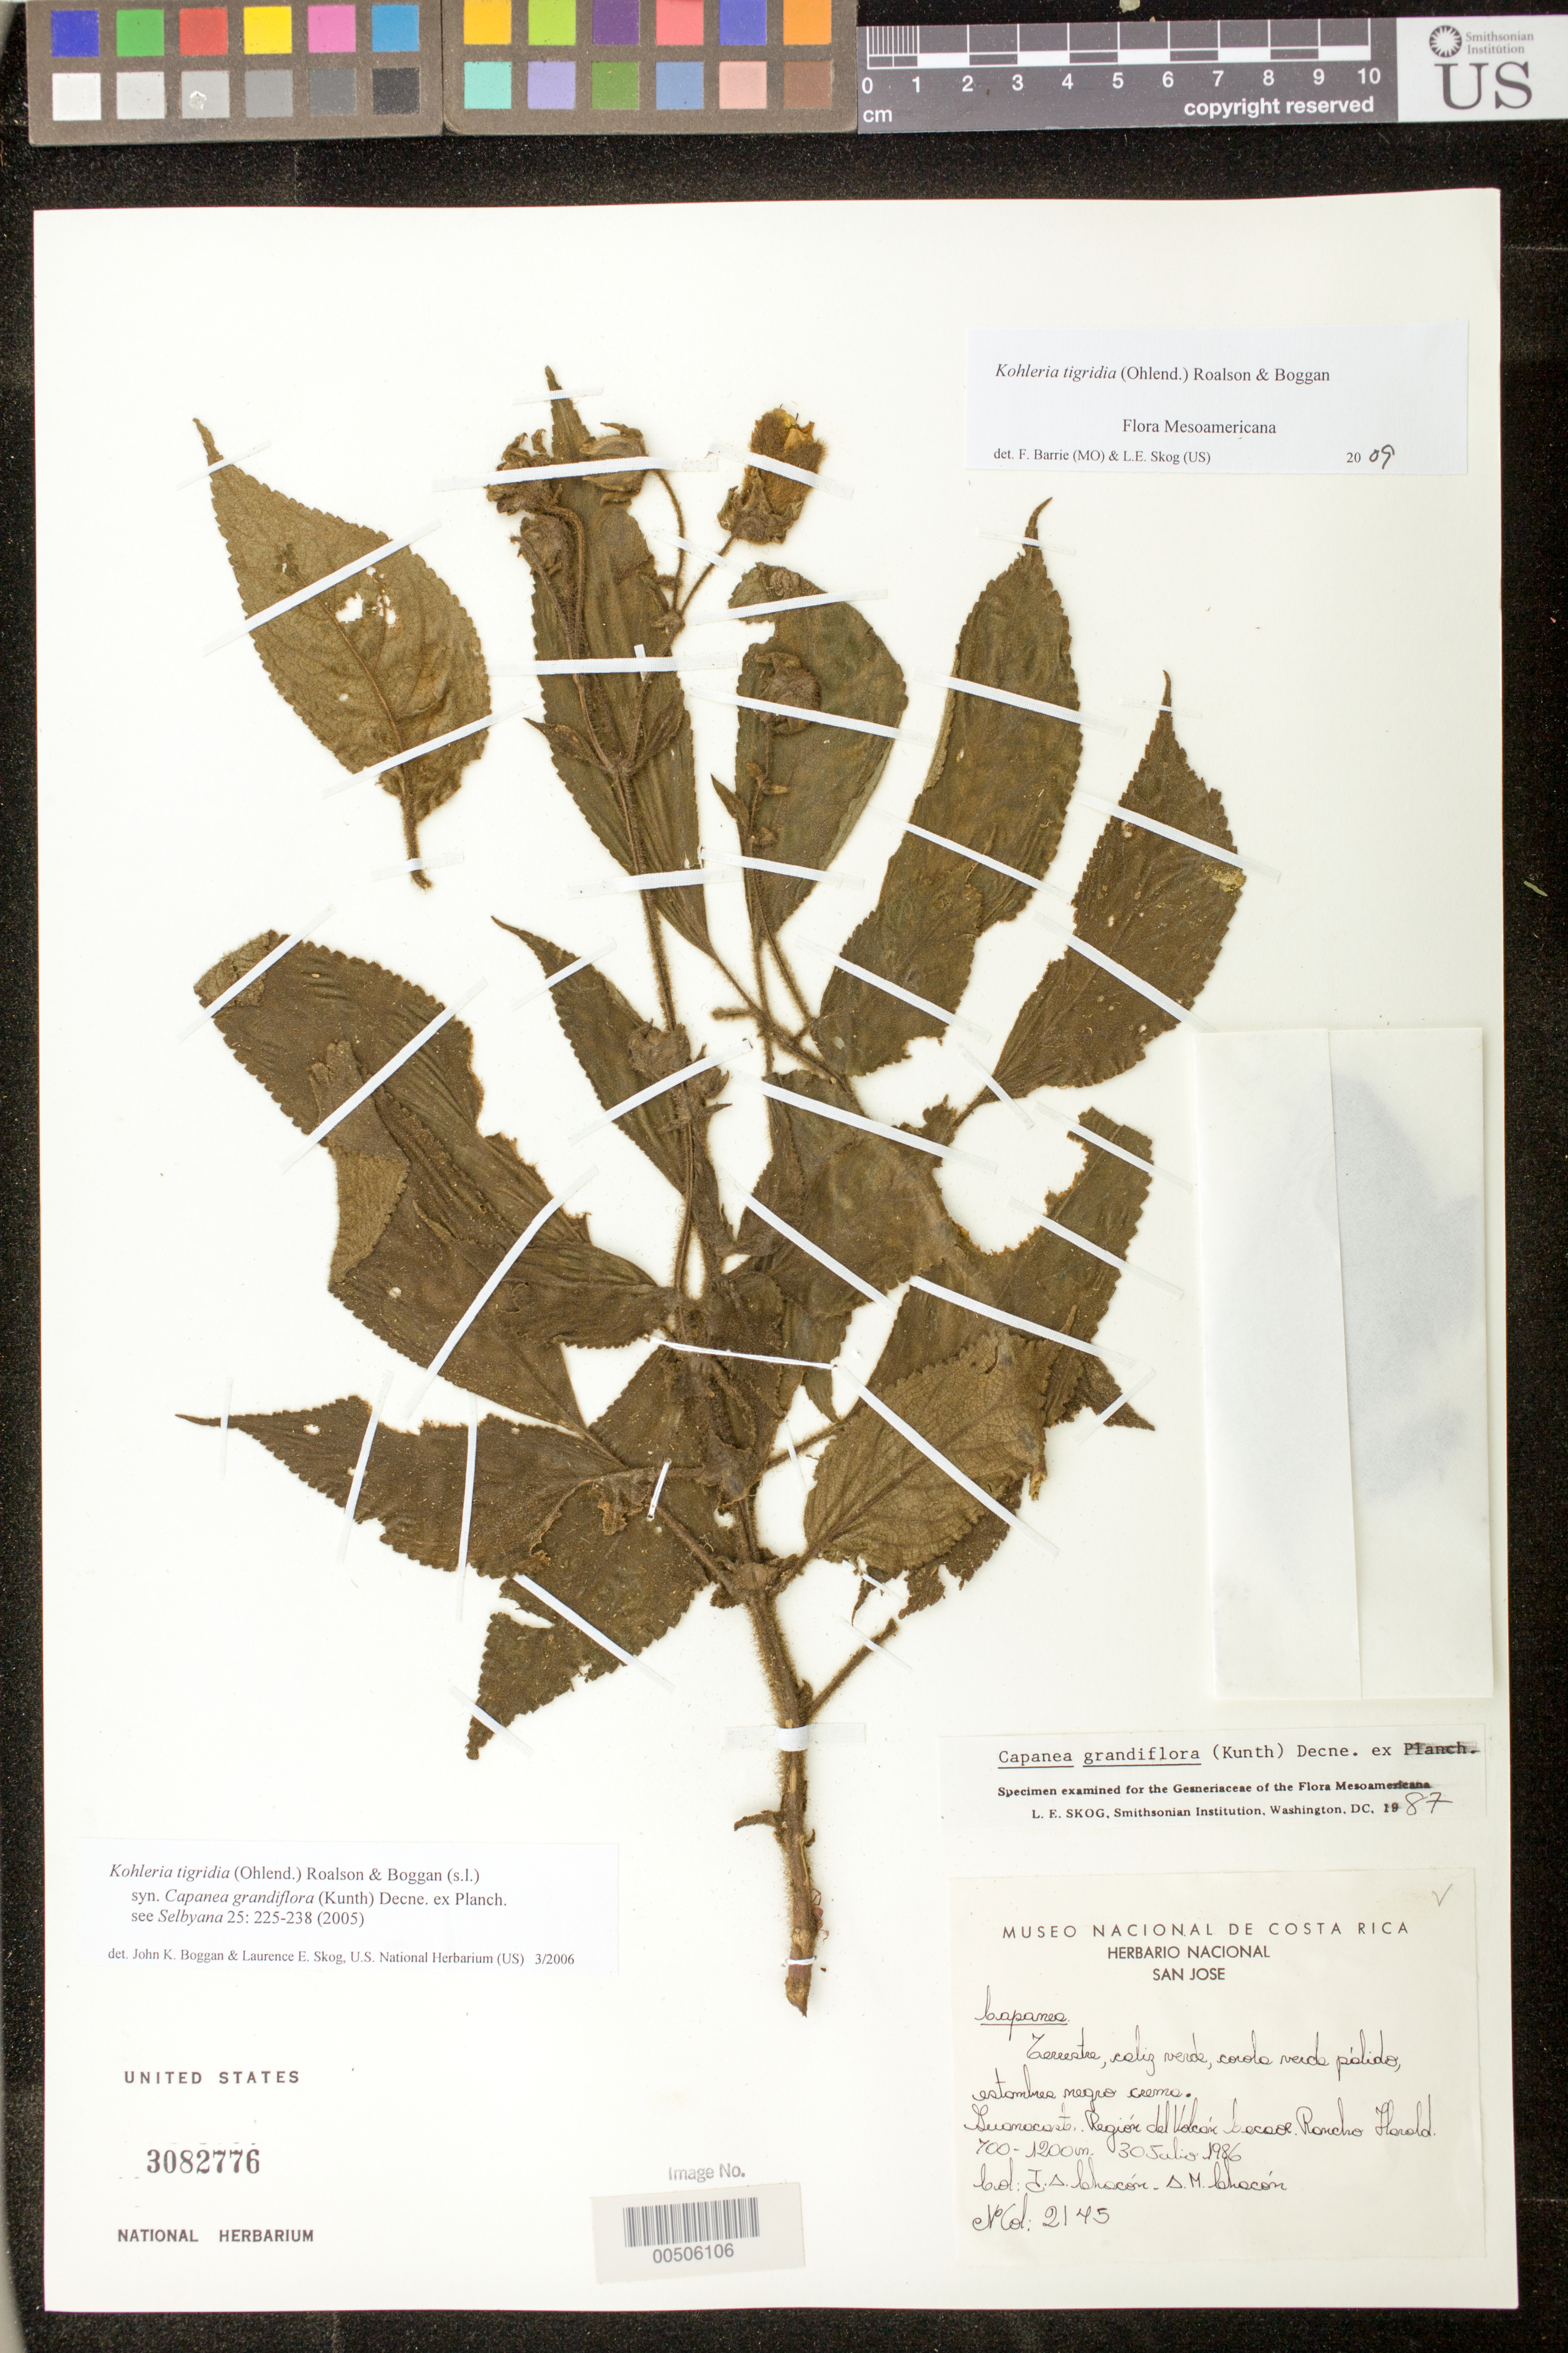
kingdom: Plantae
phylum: Tracheophyta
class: Magnoliopsida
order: Lamiales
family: Gesneriaceae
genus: Kohleria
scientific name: Kohleria tigridia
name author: (Ohlend.) Roalson & Boggan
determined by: Boggan, J. K.; Skog, L. E.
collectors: J. Chacón & A. Chacón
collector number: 2145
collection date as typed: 30 Jul 1986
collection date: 1986-07-30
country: Costa Rica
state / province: Guanacaste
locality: Rancho Harold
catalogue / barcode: US 3082776